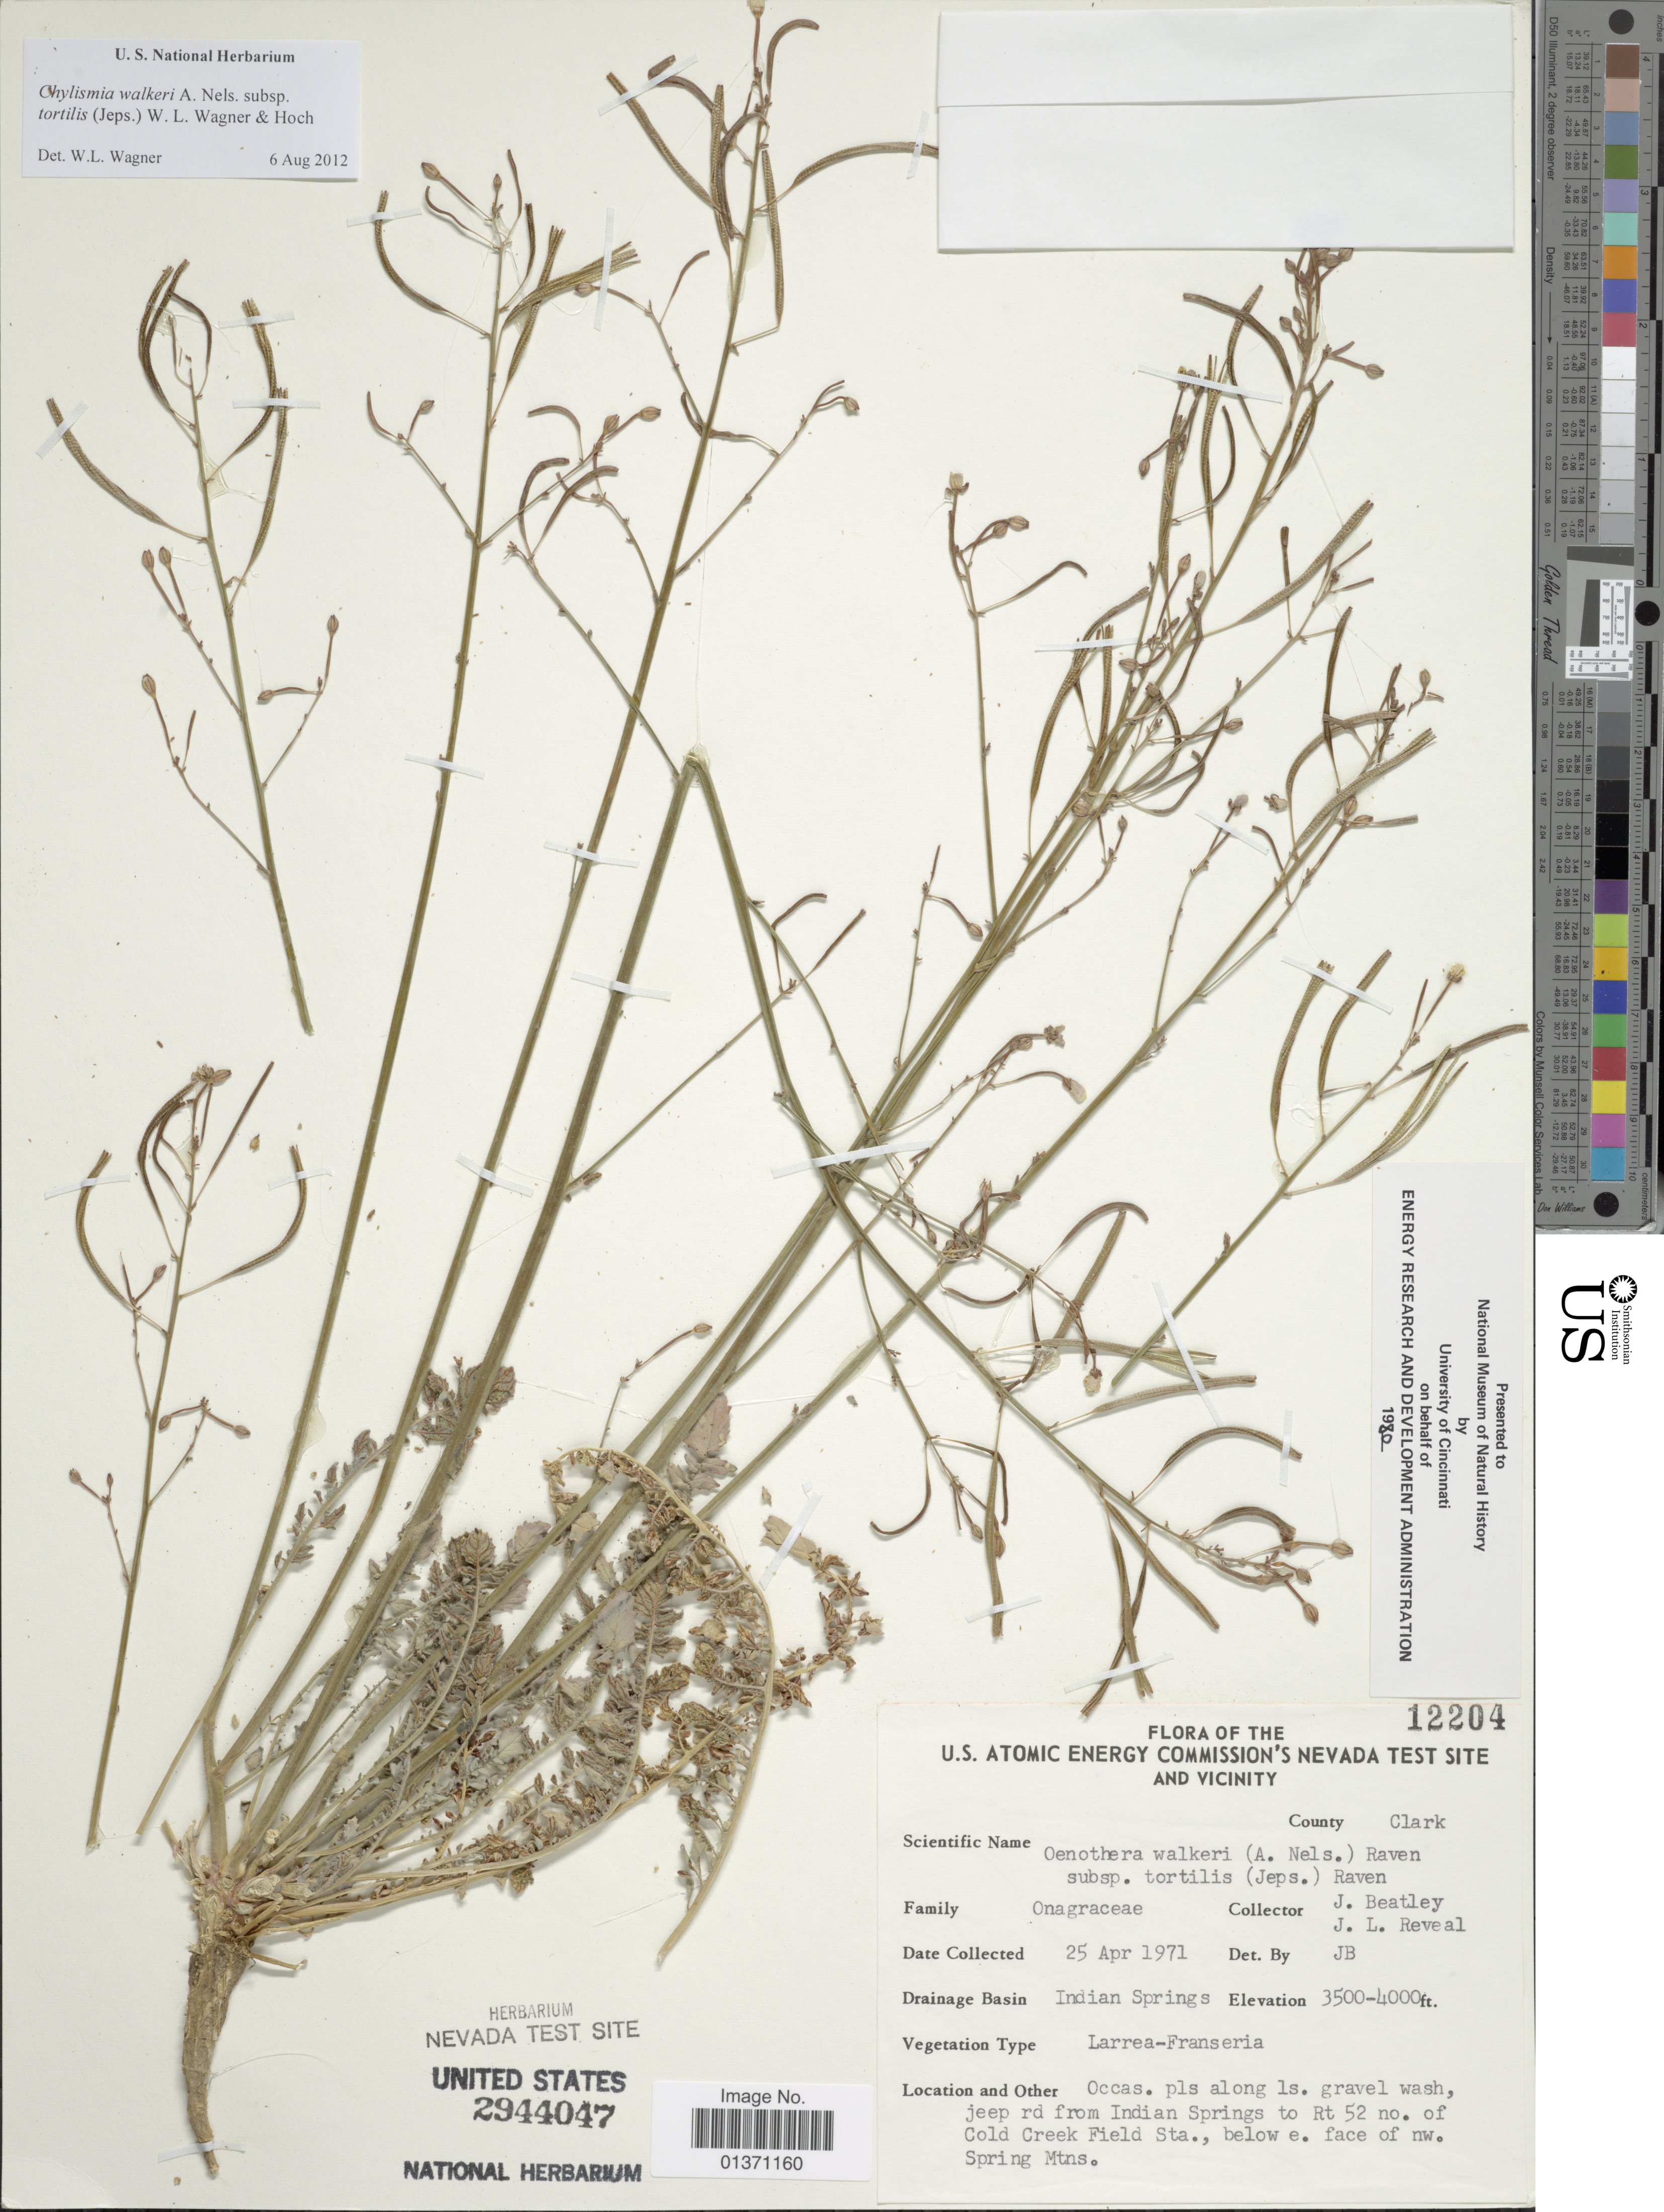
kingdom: Plantae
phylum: Tracheophyta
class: Magnoliopsida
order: Myrtales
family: Onagraceae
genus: Chylismia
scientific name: Chylismia walkeri subsp. tortilis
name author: (Jeps.) W.L. Wagner & Hoch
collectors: J. C. Beatley & J. L. Reveal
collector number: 12204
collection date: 1971-04-25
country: United States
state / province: Nevada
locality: U. S. Atomic Energy Commission's Nevada Test Site and Vicinity, Indian Springs, occas. pls along ls. gravel wash, jeep rd from Indian Springs to Rt 52 no. of Cold Creek Field Sta., below e. face of nw. Spring Mtns, County Clark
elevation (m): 1067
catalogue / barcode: US 2944047